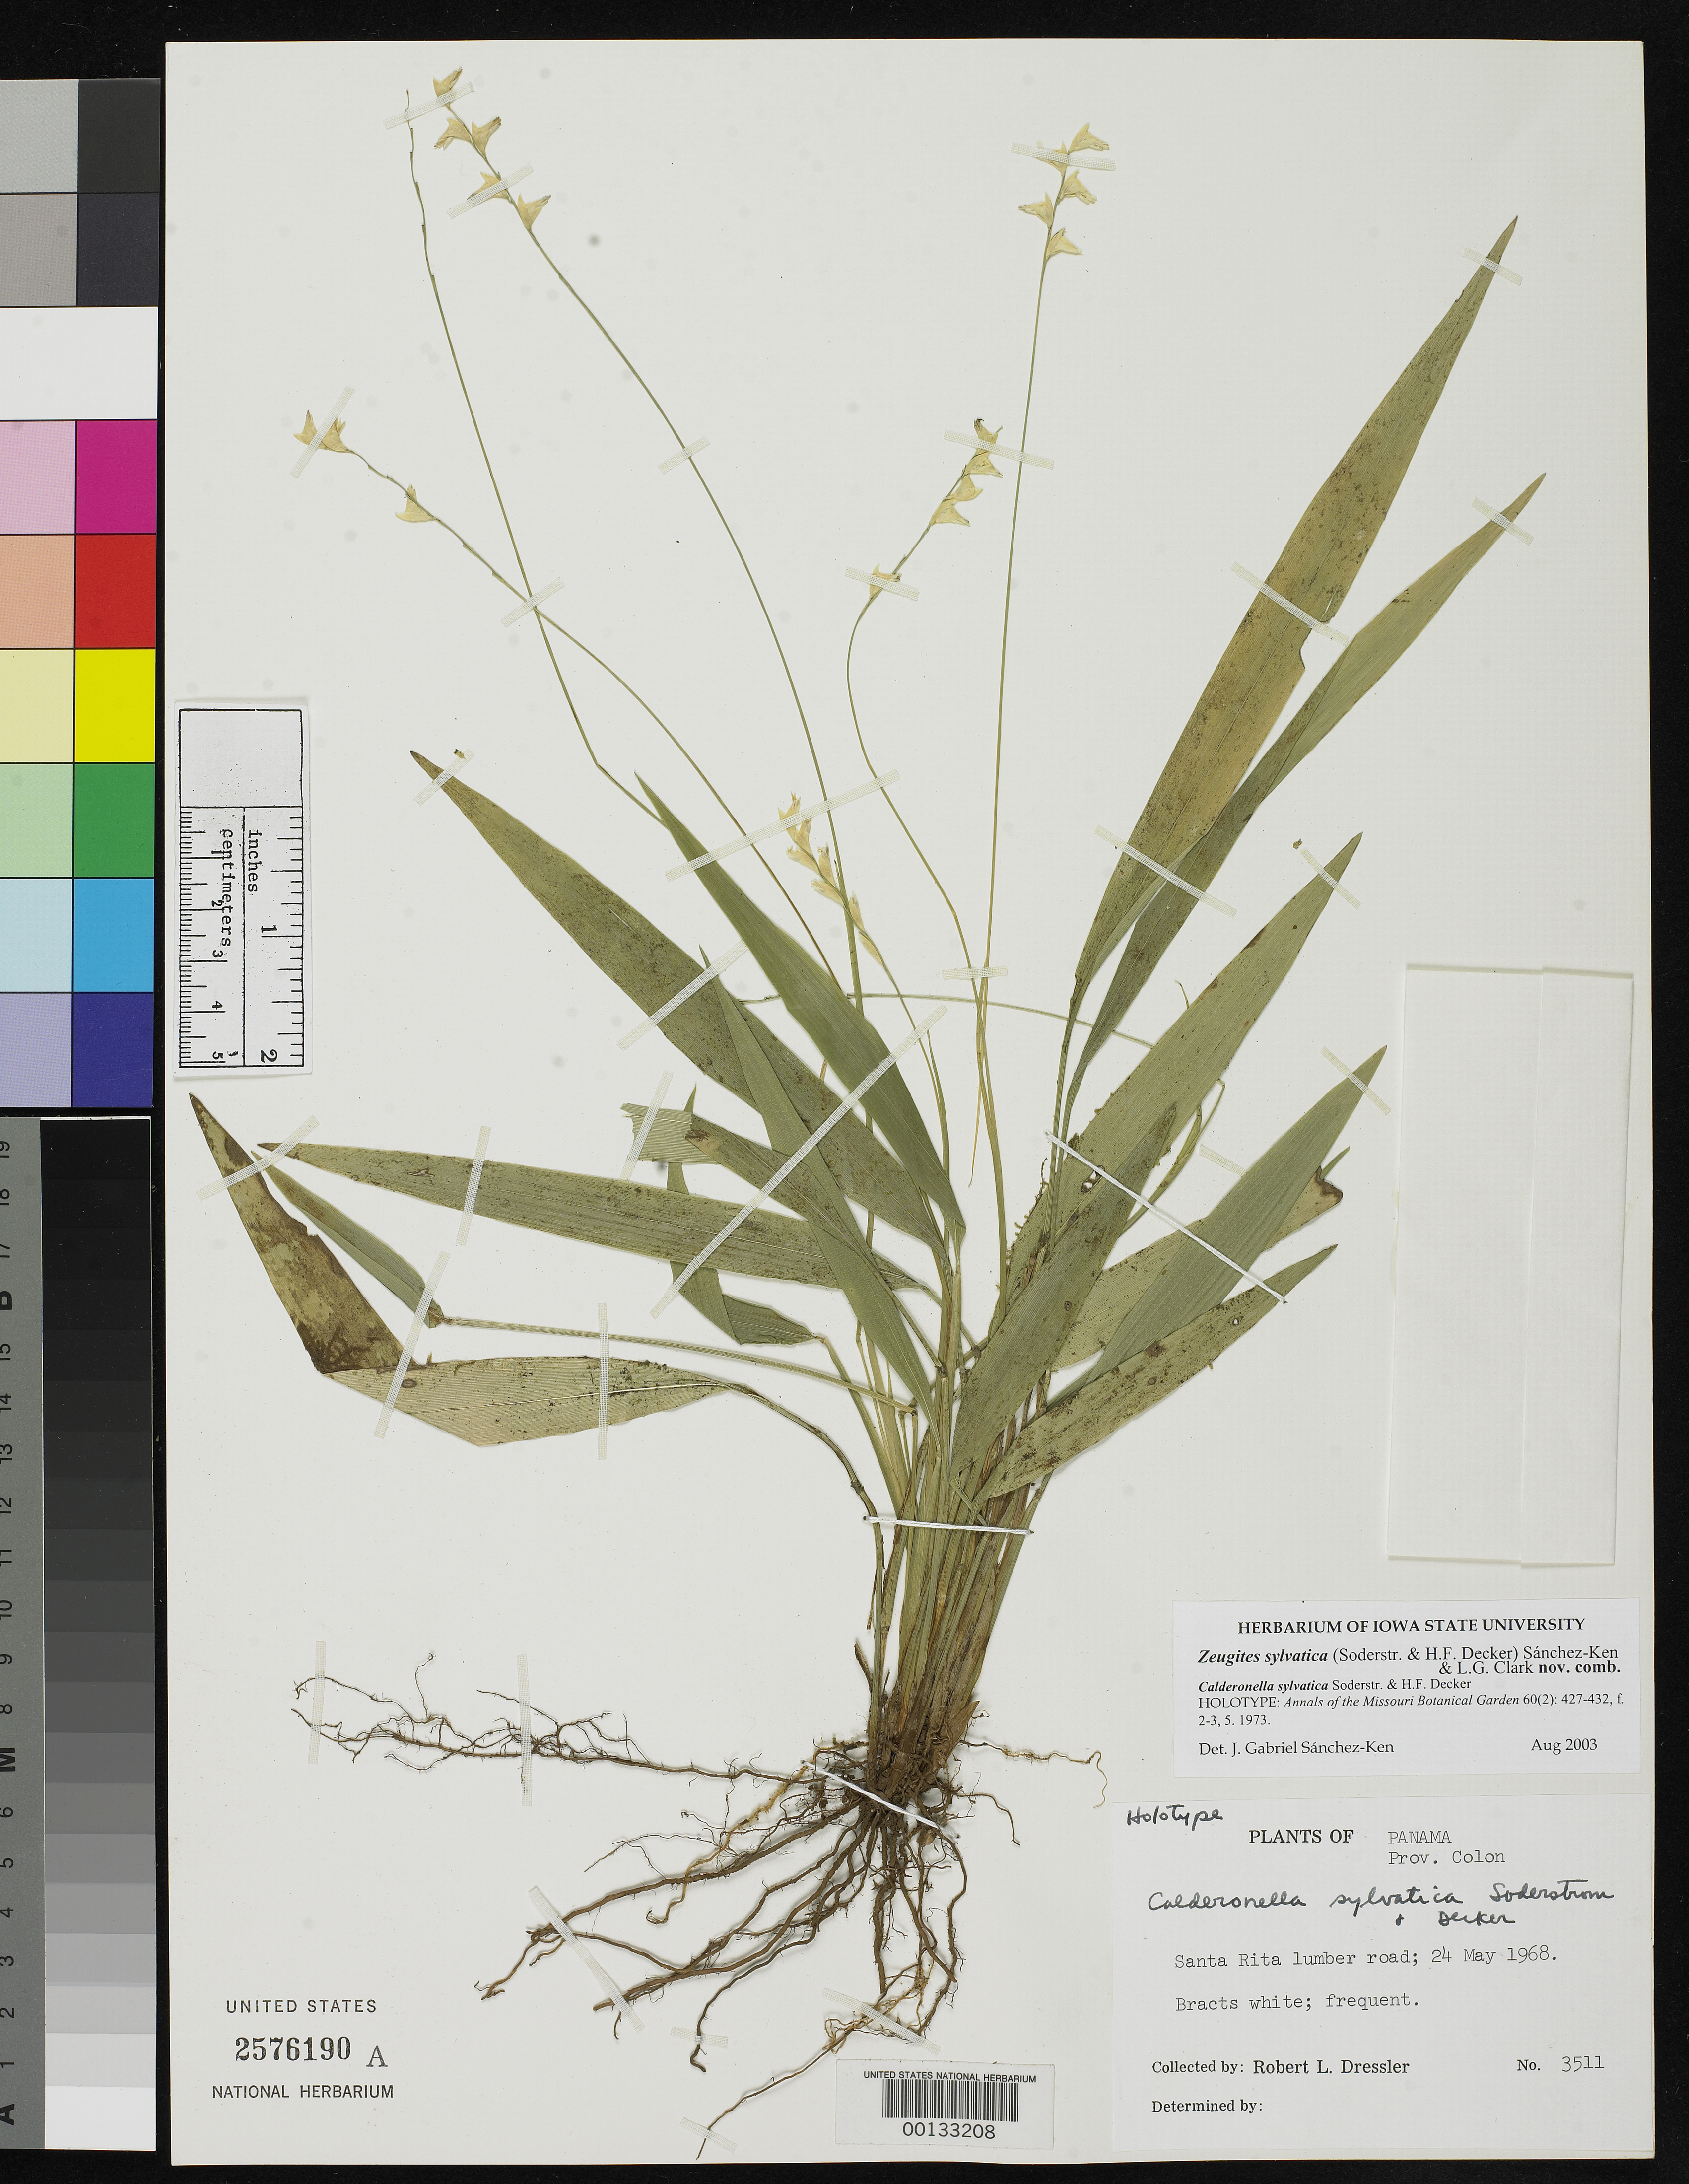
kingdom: Plantae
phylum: Tracheophyta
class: Liliopsida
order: Poales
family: Poaceae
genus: Calderonella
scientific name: Calderonella sylvatica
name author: Soderstr. & H. F. Decker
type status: Holotype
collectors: R. Dressler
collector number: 3511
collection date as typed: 24 May 1968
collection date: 1968-05-24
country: Panama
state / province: Colón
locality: Santa Rita lumber road.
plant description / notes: Annotated by J.G. Sánchez-Ken (2003) as Zeugites sylvatica (Soderstr. & H.F. Decker) Sánchez-Ken & L.G. Clark, comb. nov. [ined.].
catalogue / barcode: US 2576190A